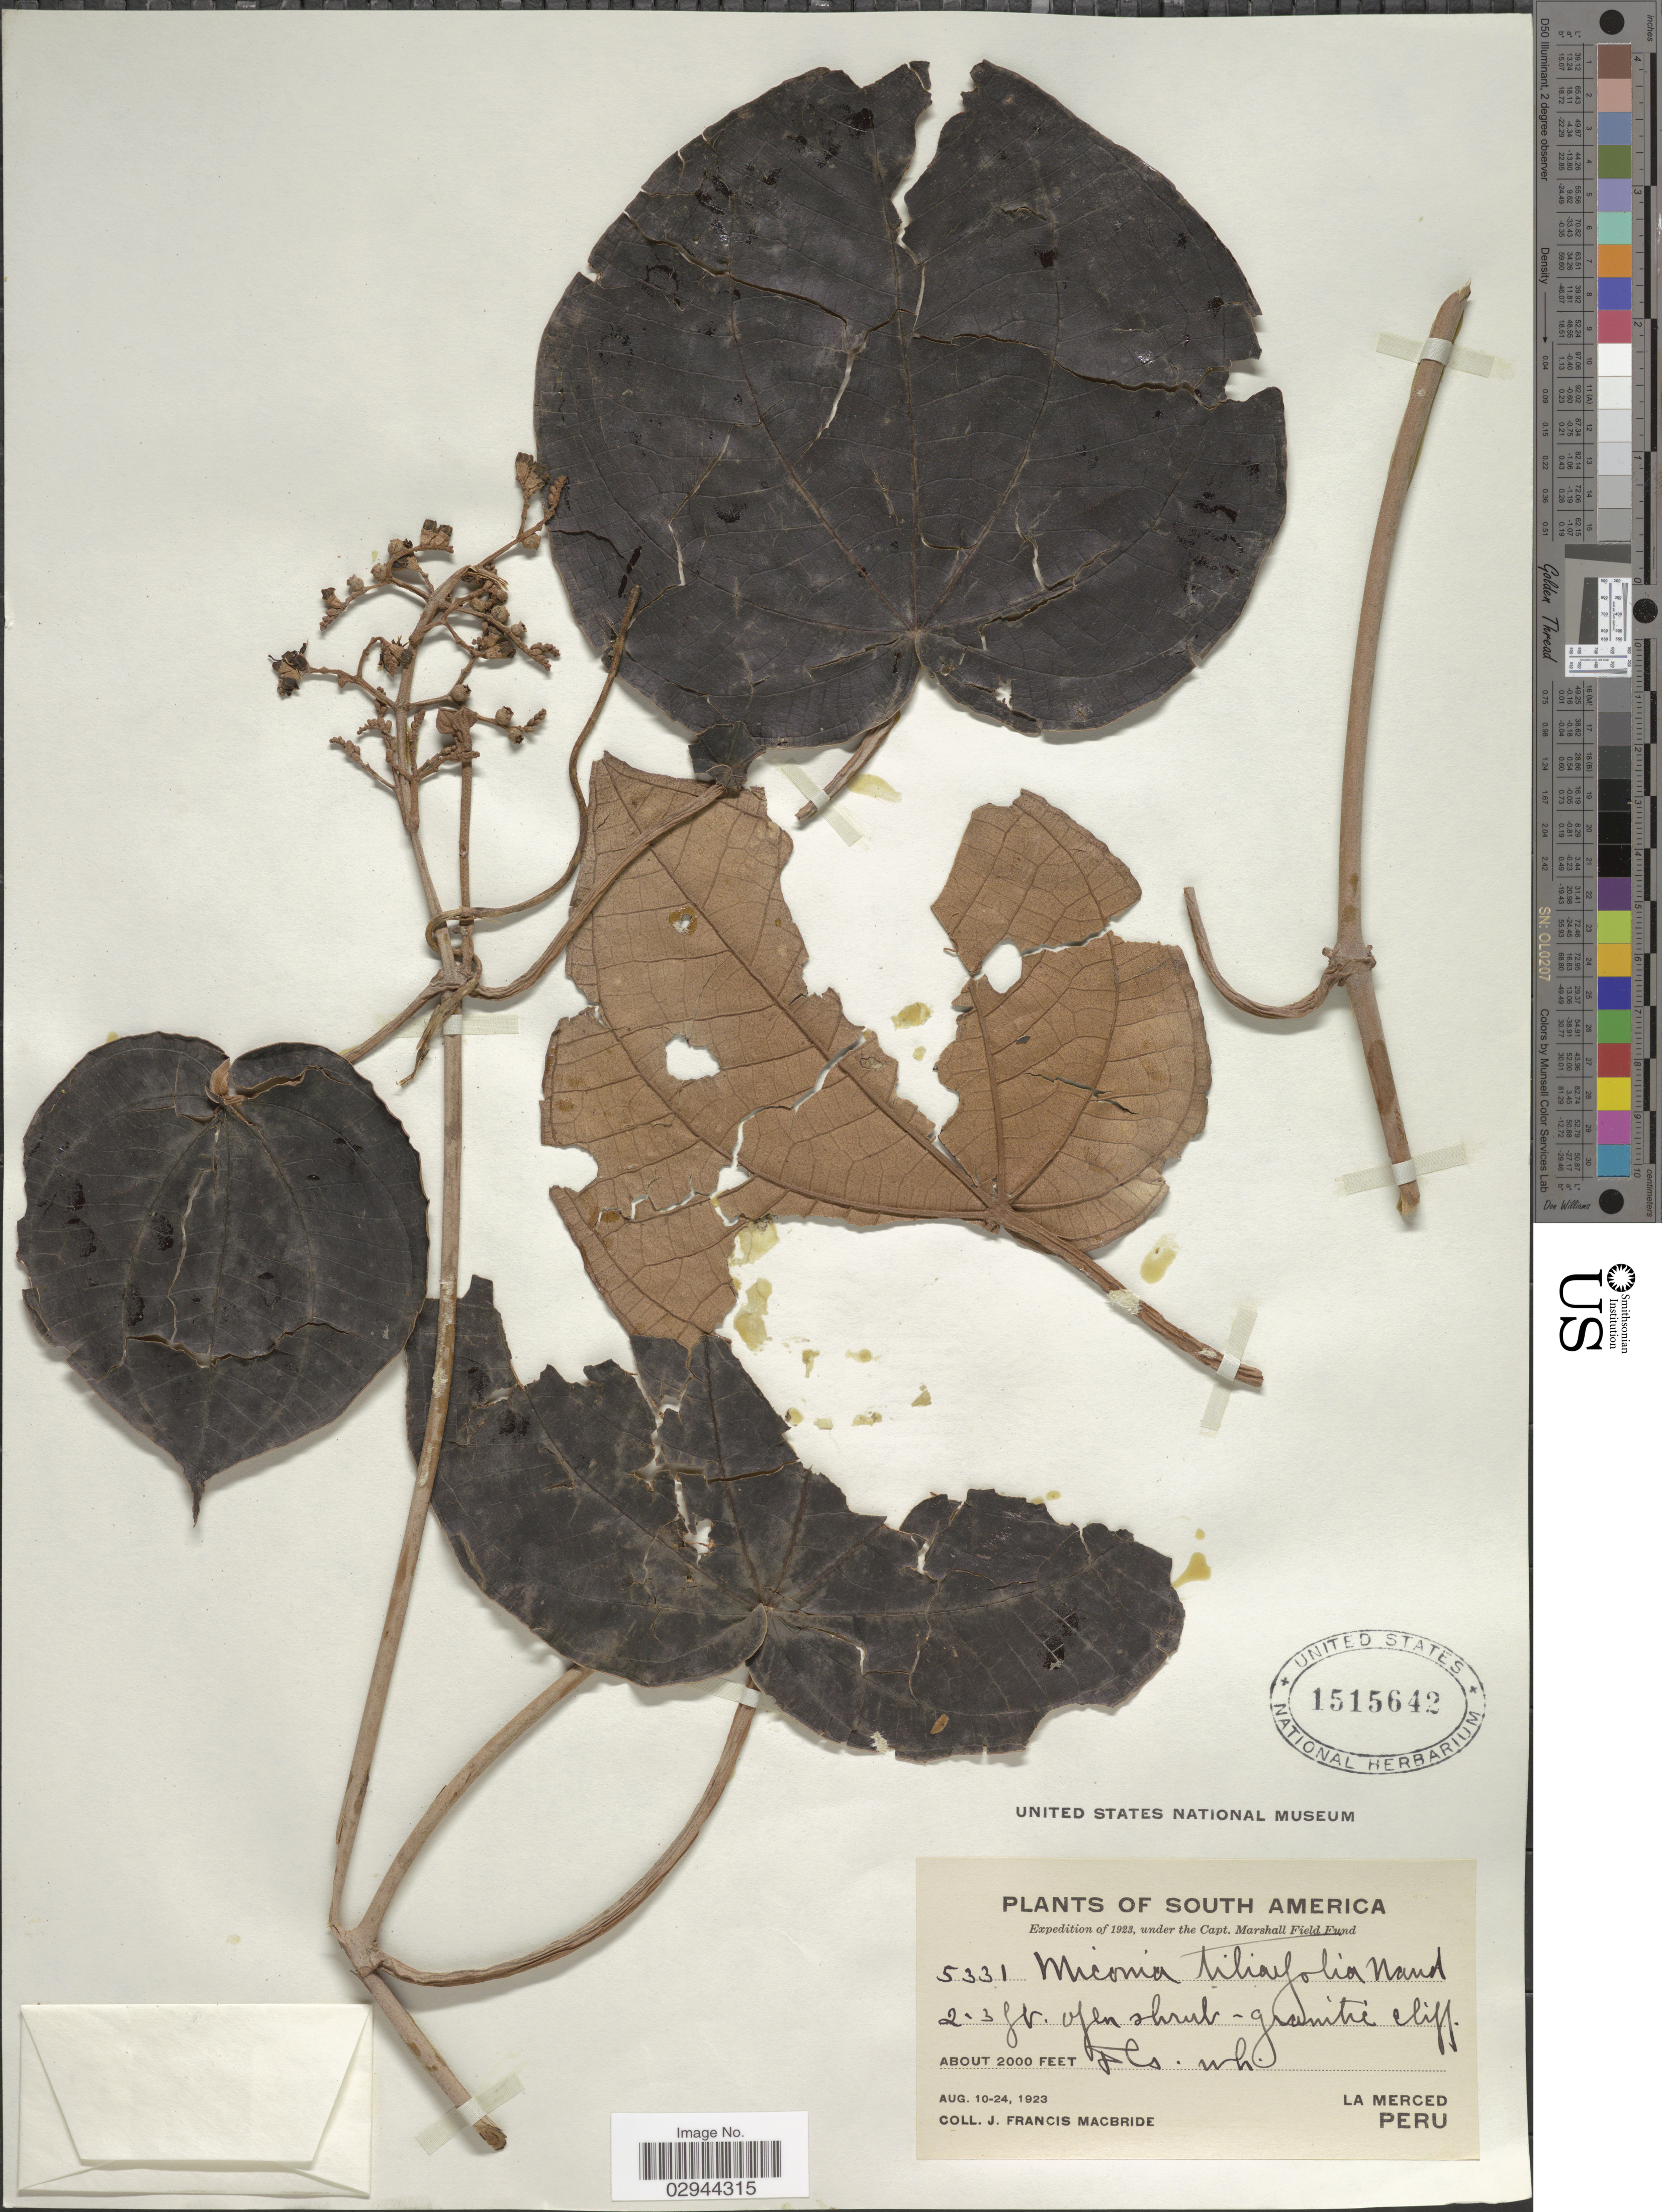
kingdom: Plantae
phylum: Tracheophyta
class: Magnoliopsida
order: Myrtales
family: Melastomataceae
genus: Miconia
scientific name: Miconia tiliifolia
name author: Naudin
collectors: J. F. Macbride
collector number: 5331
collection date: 1923-08-10/1923-08-24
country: Peru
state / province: Junín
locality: La Merced.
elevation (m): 610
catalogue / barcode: US 1515642